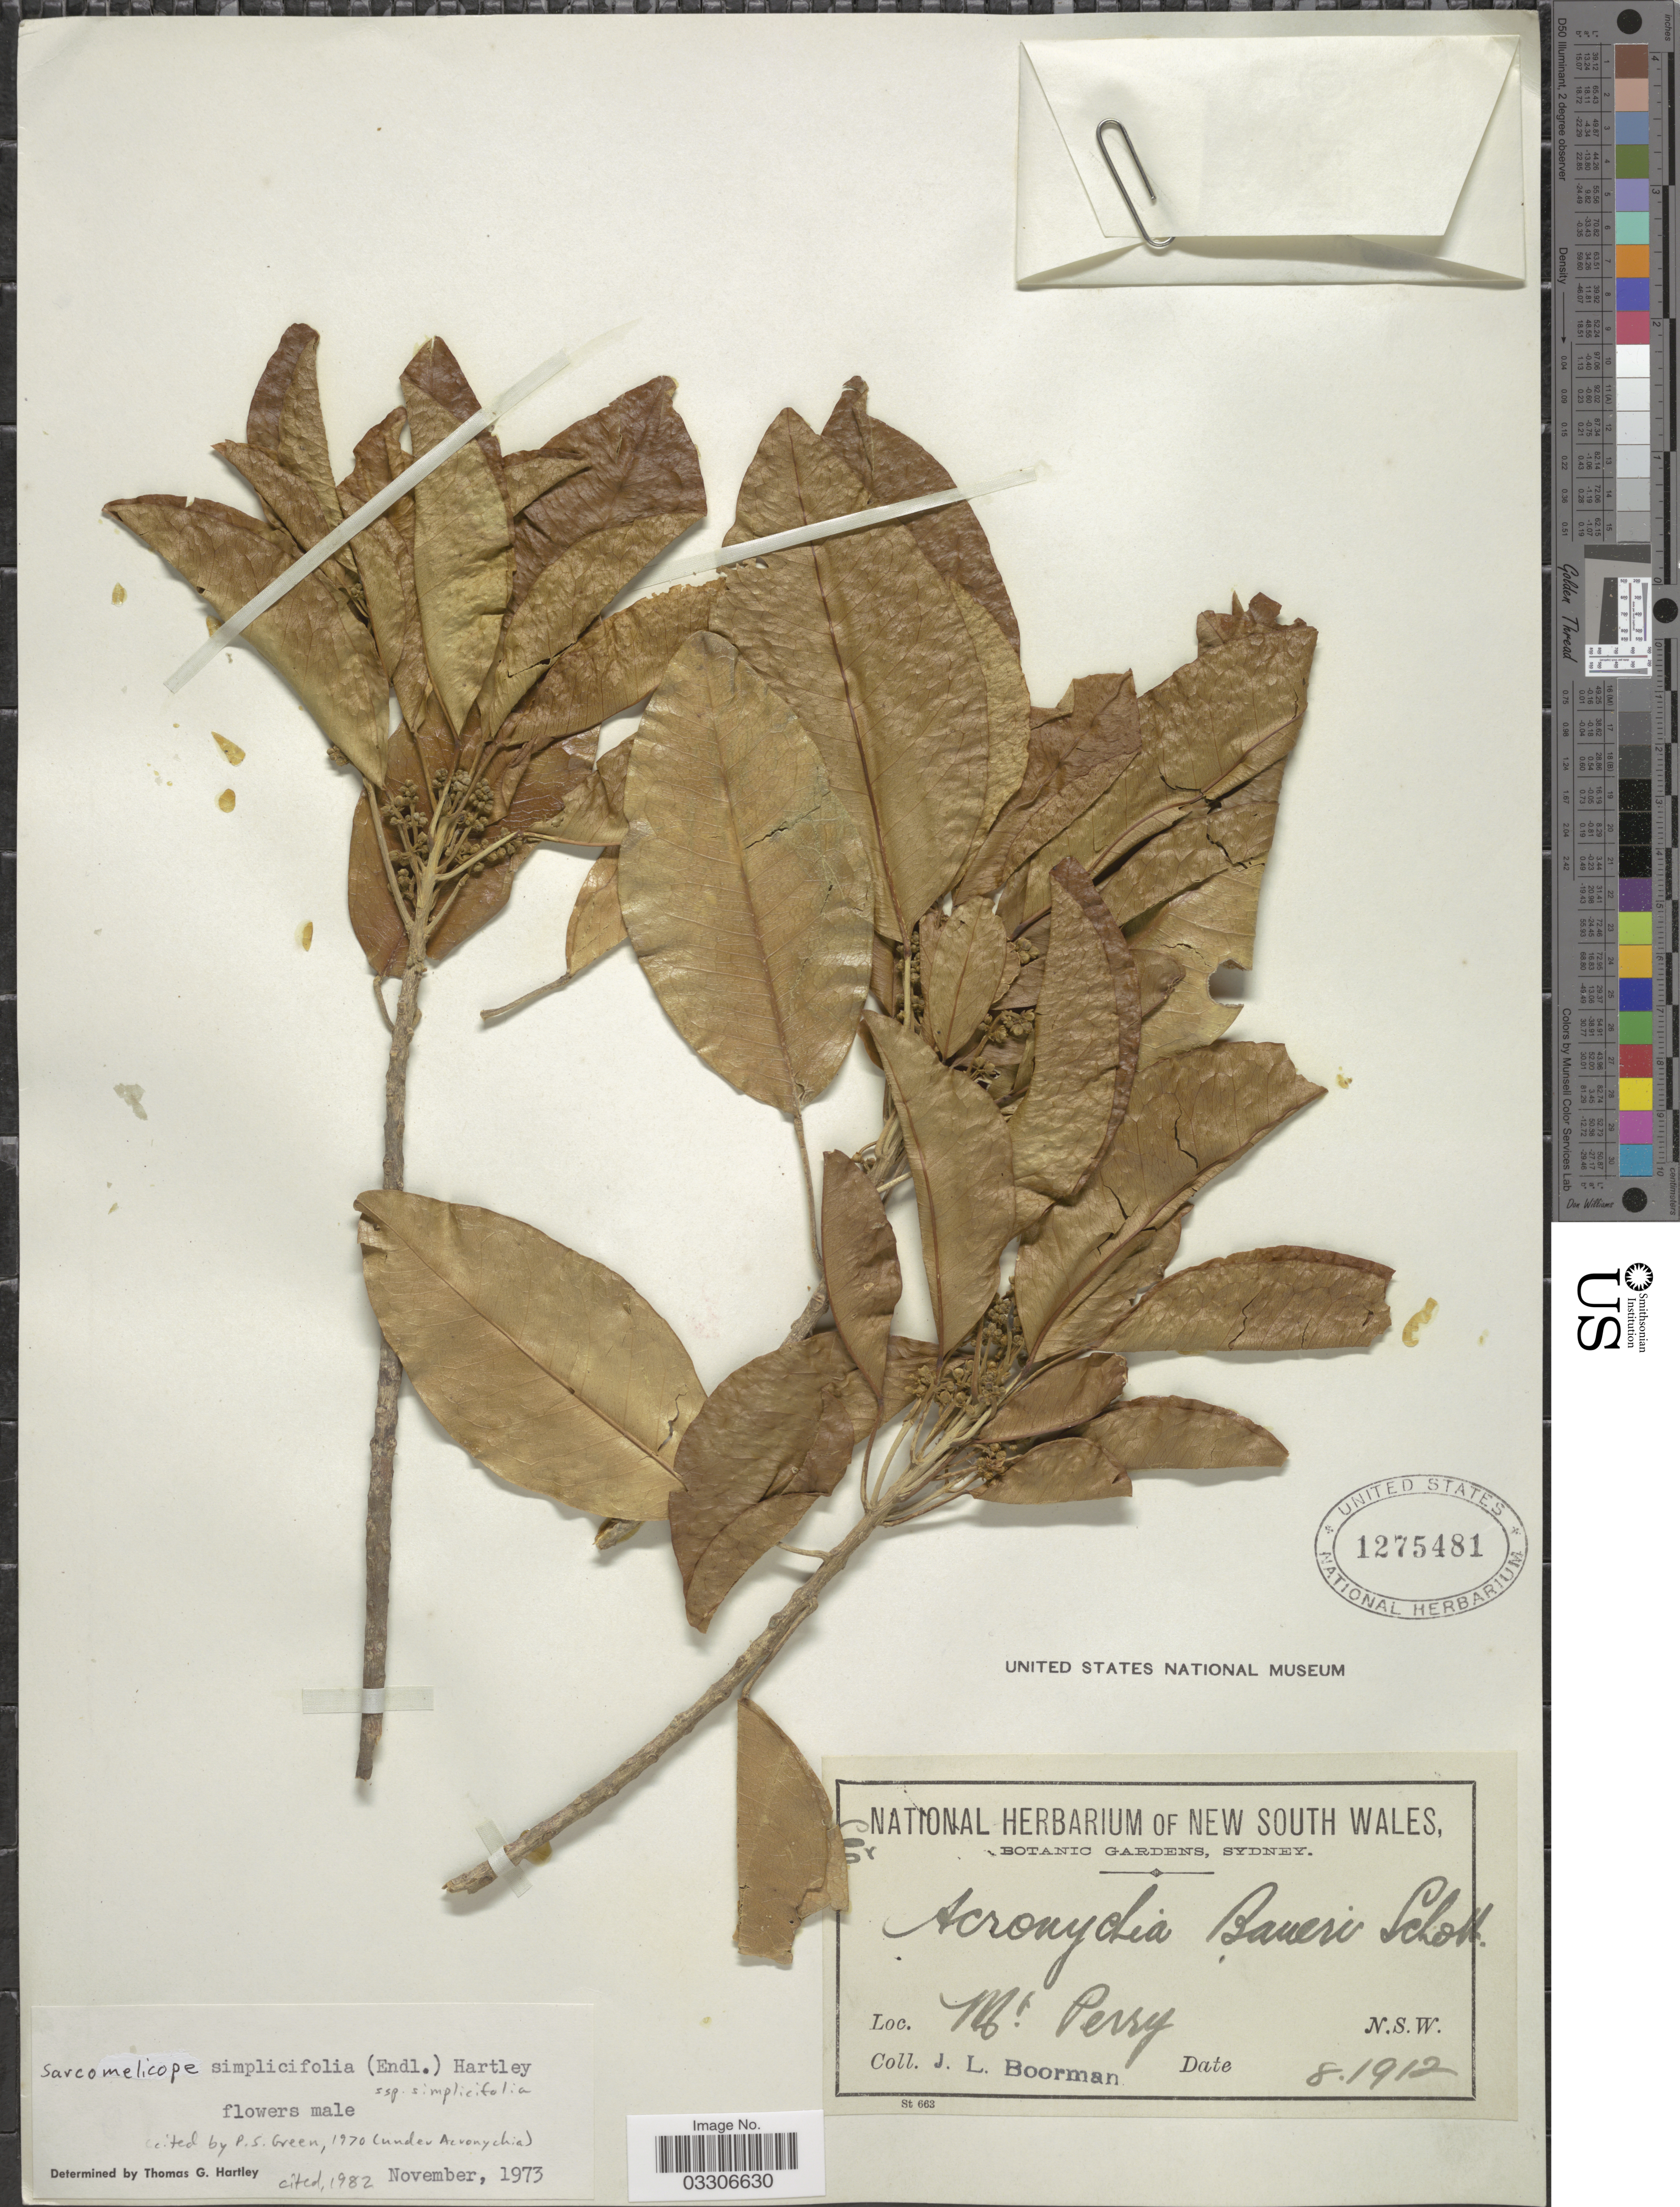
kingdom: Plantae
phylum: Tracheophyta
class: Magnoliopsida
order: Sapindales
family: Rutaceae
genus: Sarcomelicope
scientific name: Sarcomelicope simplicifolia subsp. simplicifolia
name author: (Endl.) T.G. Hartley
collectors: J. Boorman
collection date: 1912-08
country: Australia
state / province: New South Wales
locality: Mt. Perry.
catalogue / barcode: US 1275481